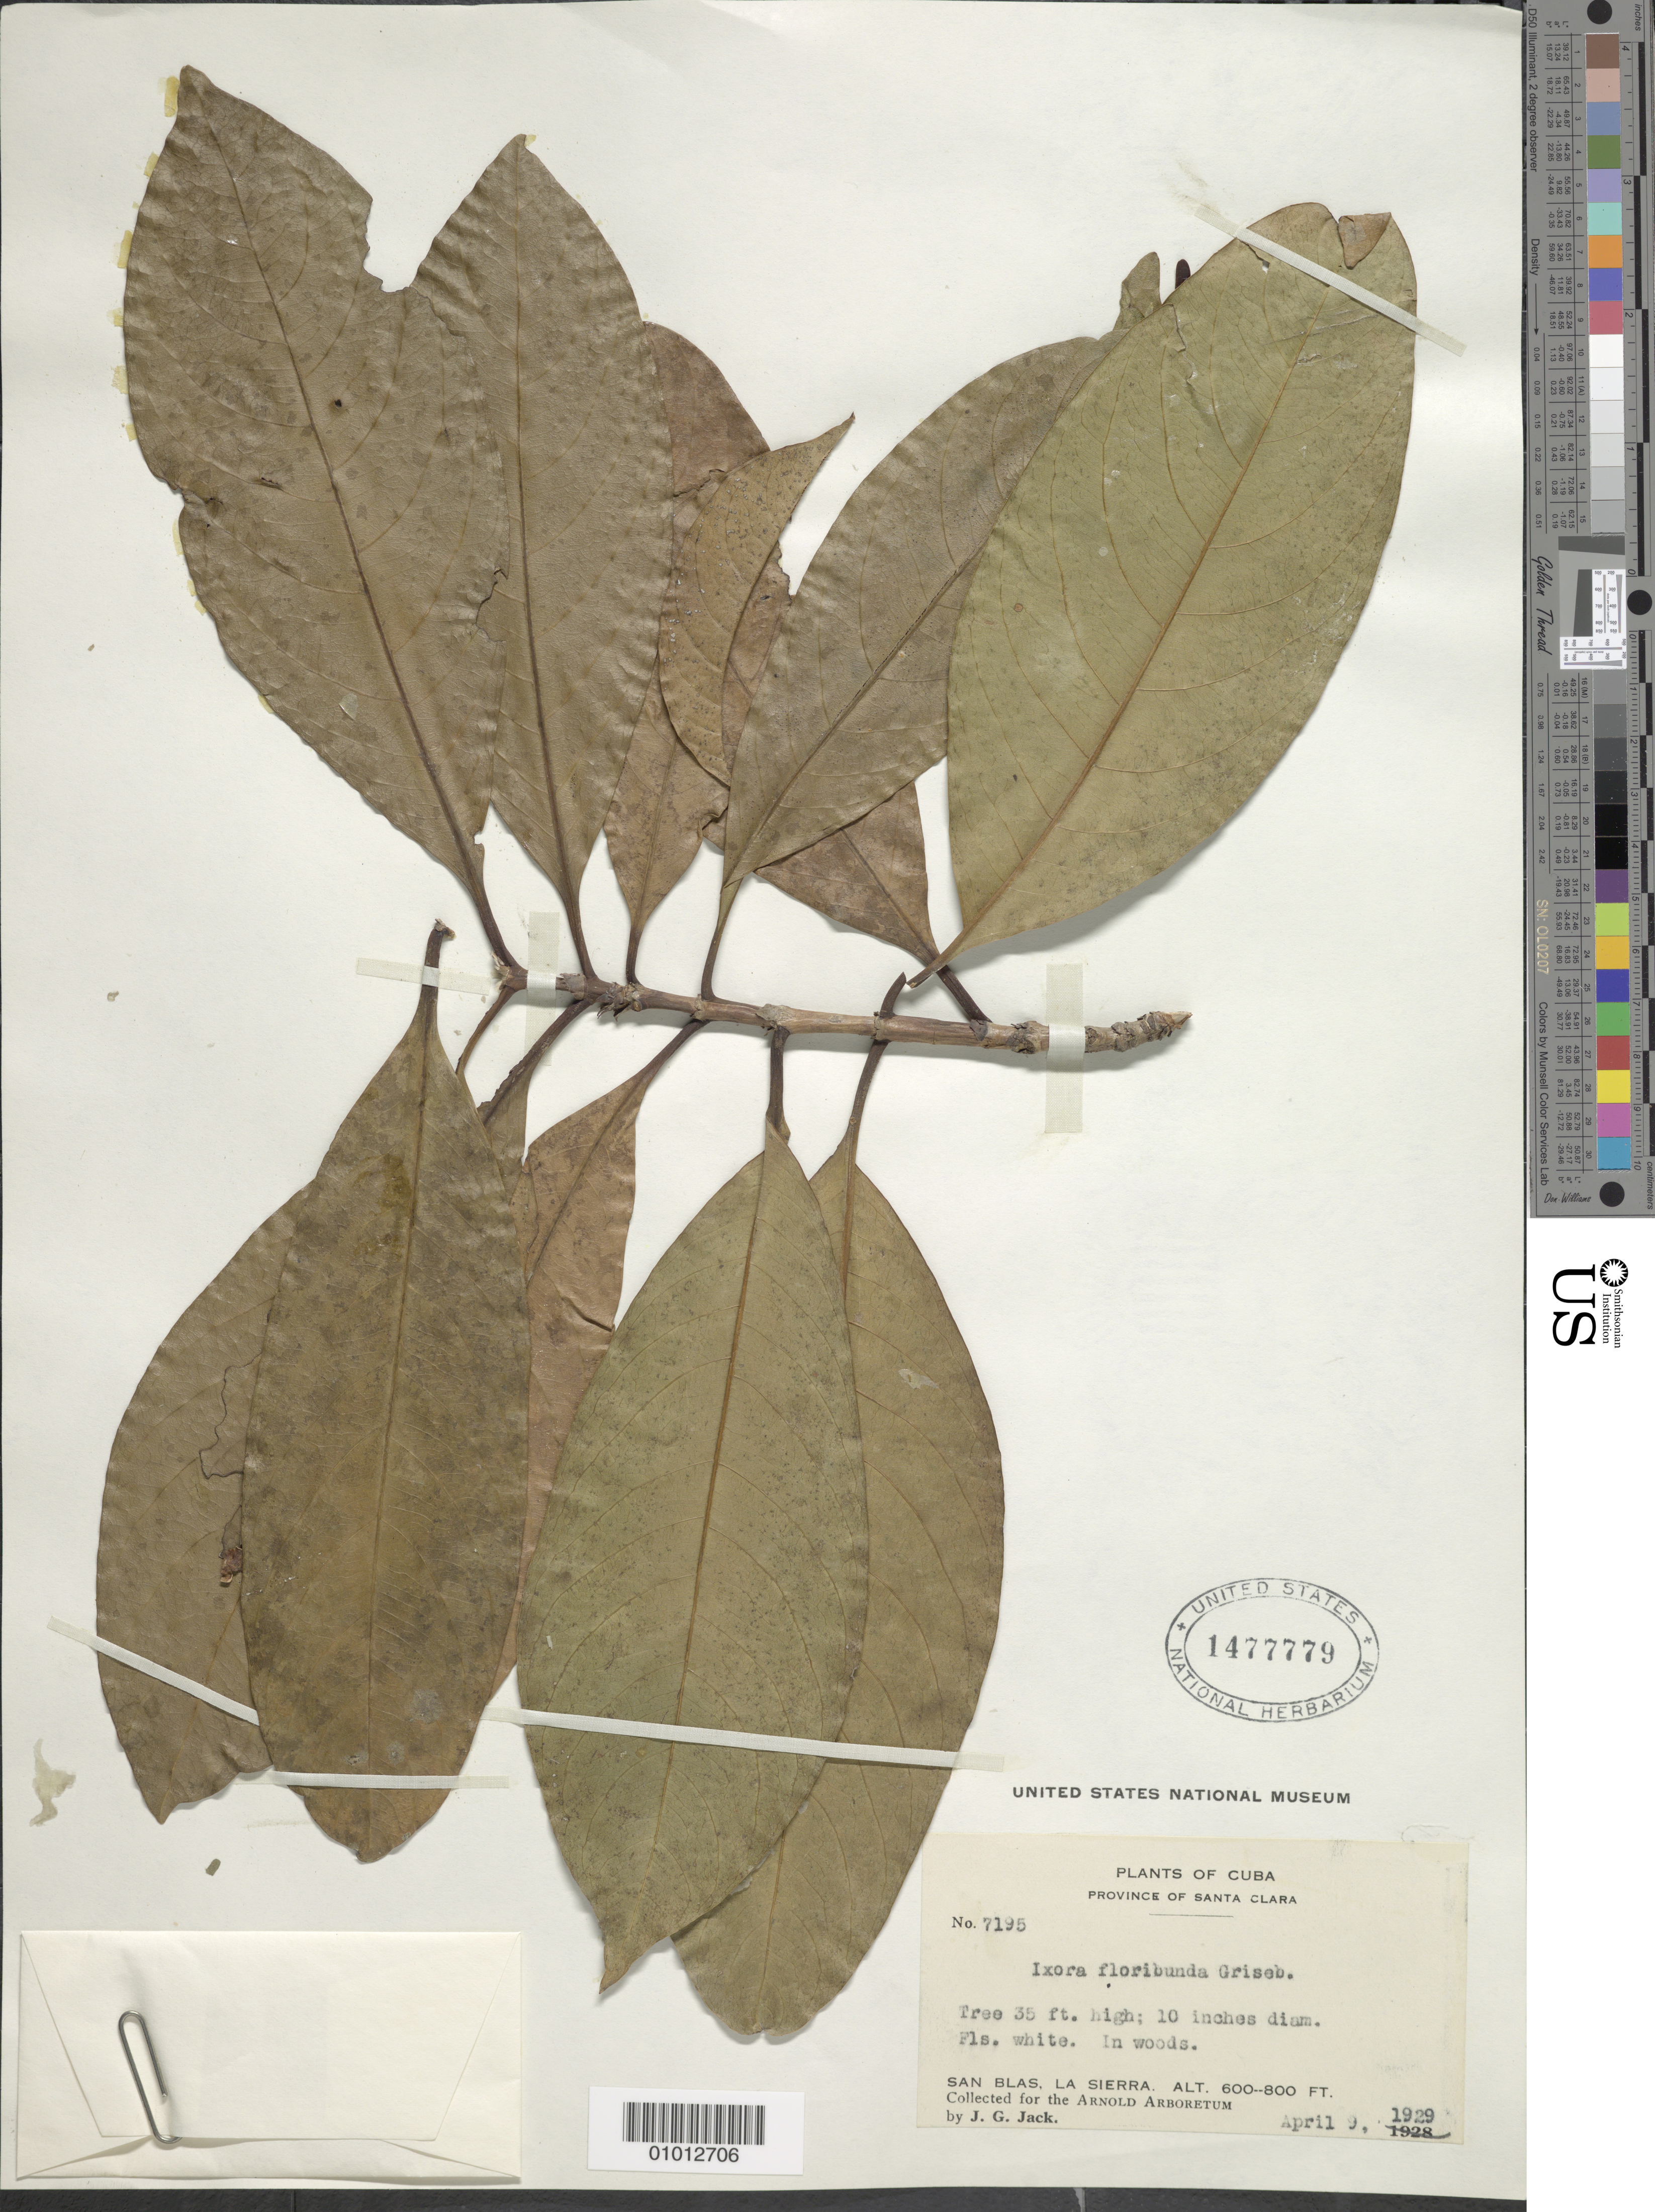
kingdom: Plantae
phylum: Tracheophyta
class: Magnoliopsida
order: Gentianales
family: Rubiaceae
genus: Ixora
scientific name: Ixora floribunda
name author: (A. Rich.) Griseb.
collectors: J. G. Jack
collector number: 7195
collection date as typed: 09 Apr 1929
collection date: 1929-04-09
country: Cuba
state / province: Santa Clara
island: Cuba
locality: San Blas, La Sierra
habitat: In woods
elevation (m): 183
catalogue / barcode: US 1477779